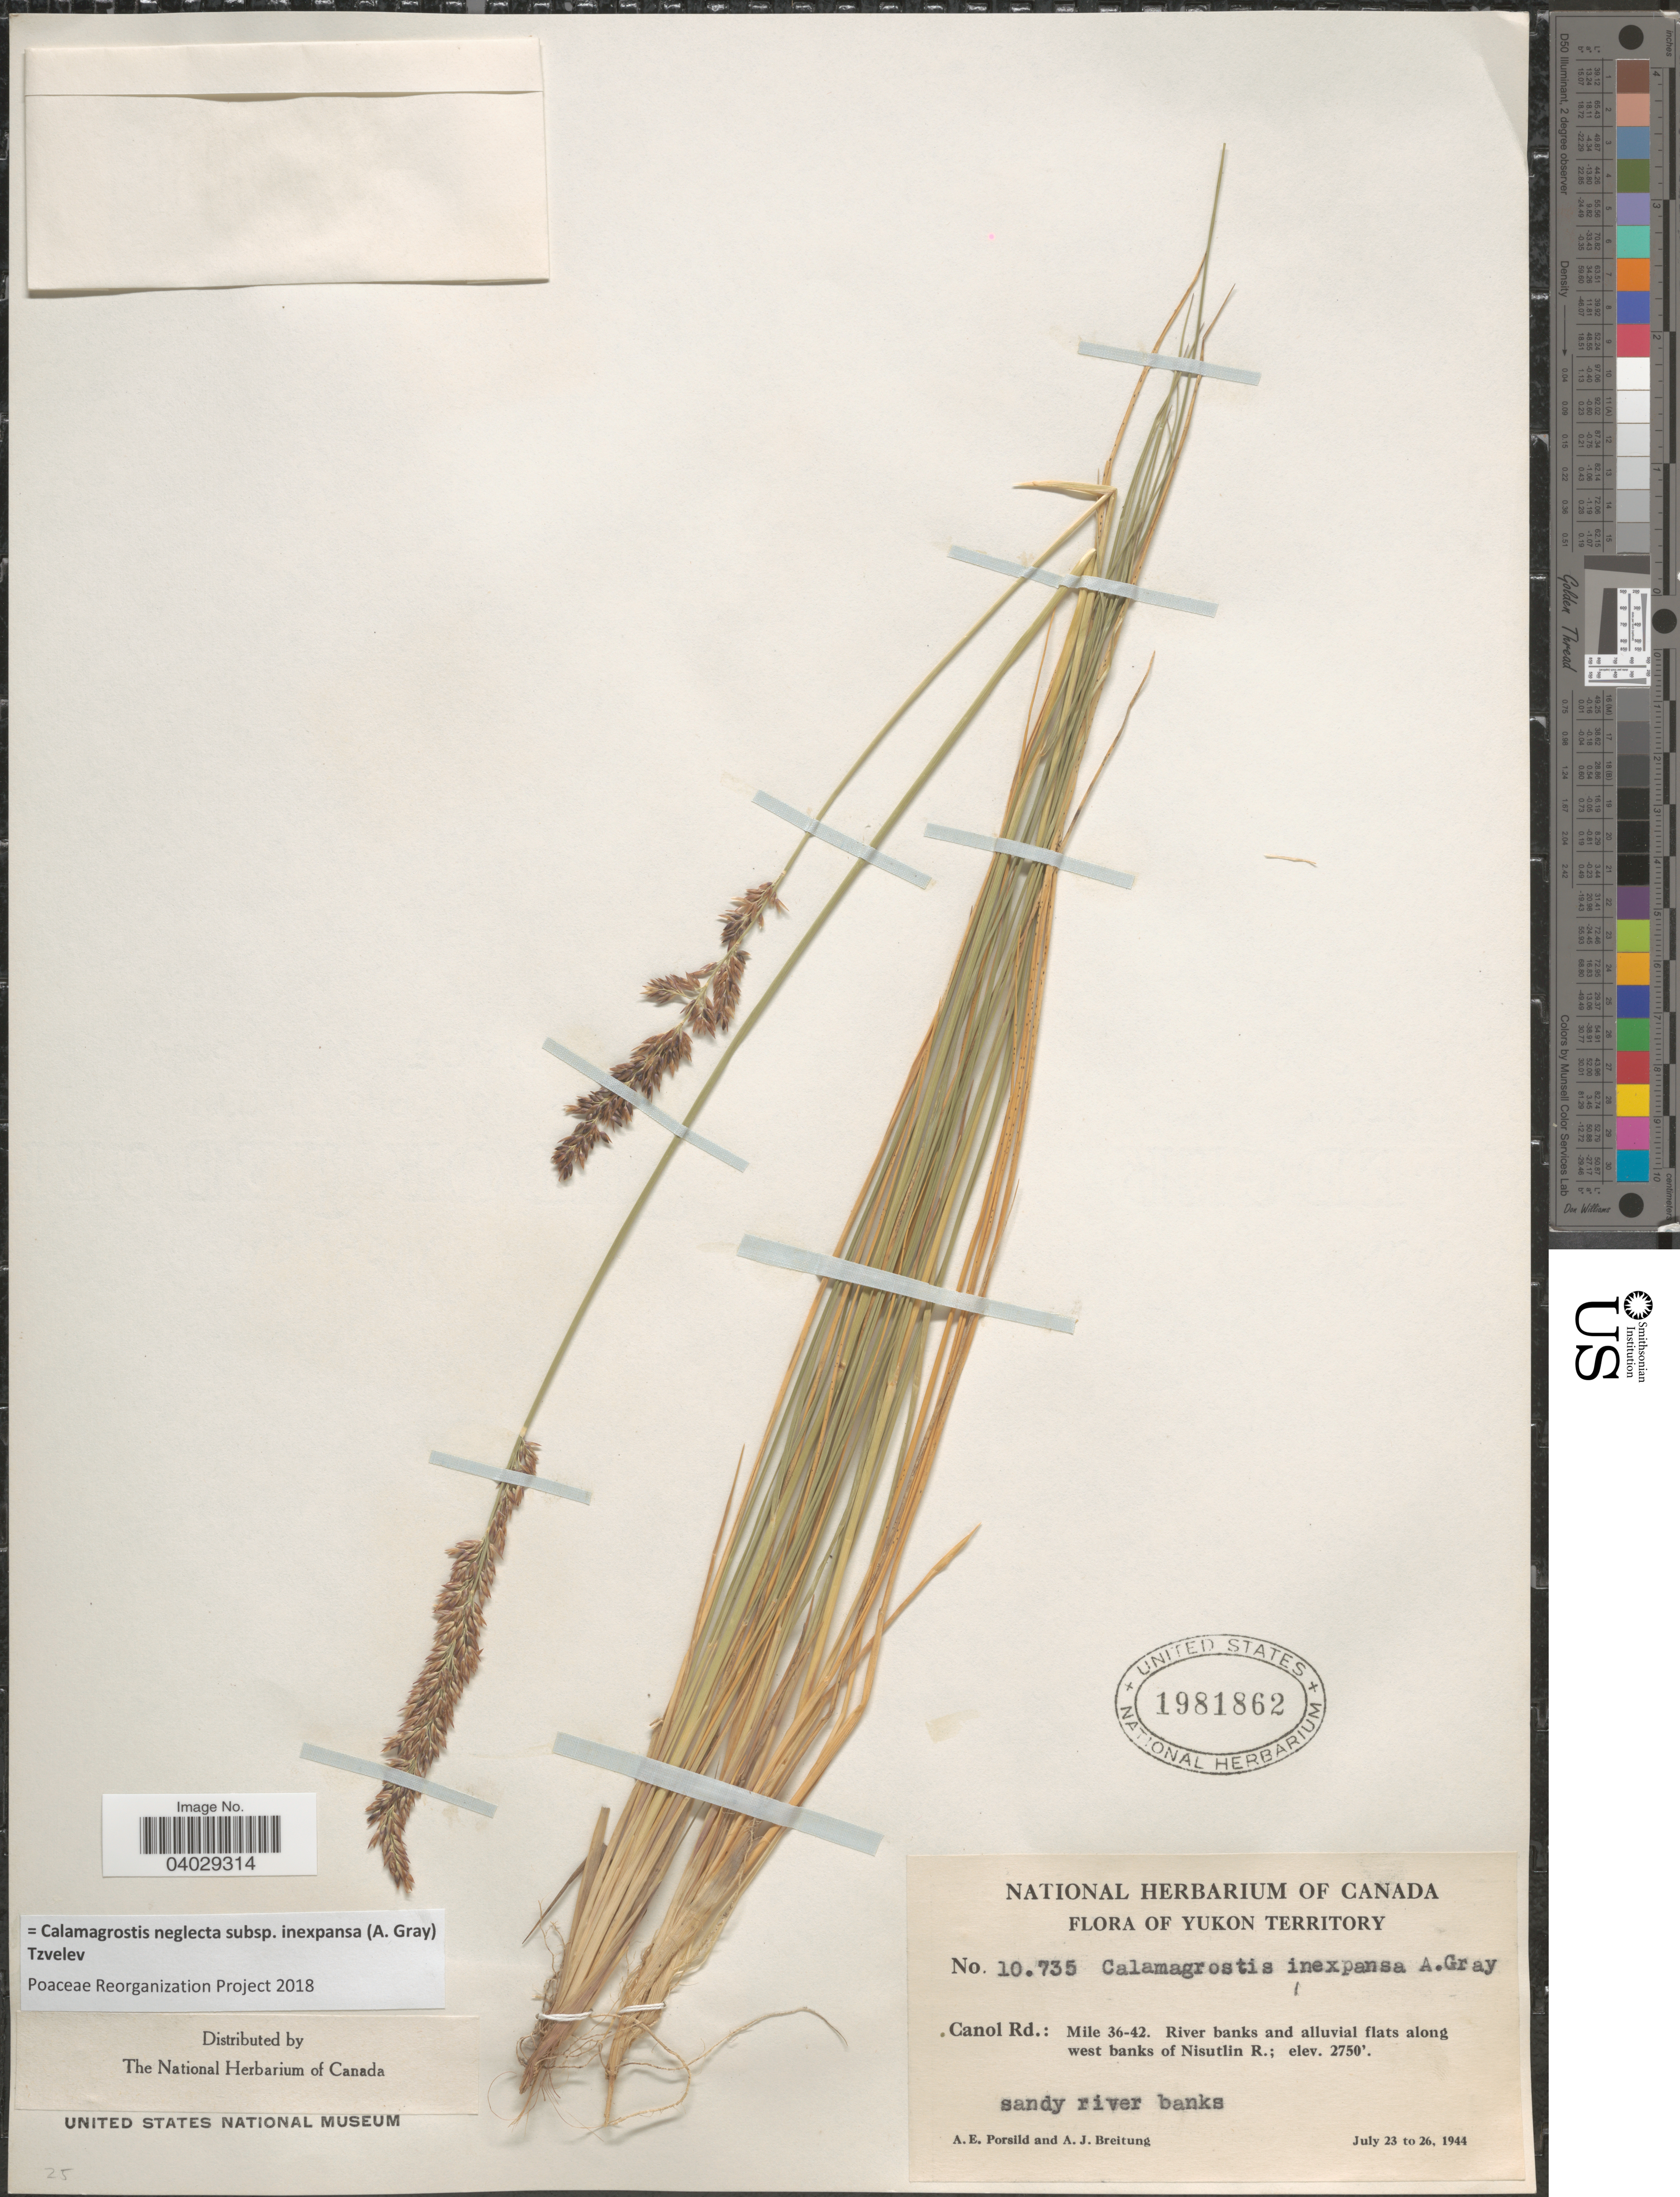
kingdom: Plantae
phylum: Tracheophyta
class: Liliopsida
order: Poales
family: Poaceae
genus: Calamagrostis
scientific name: Calamagrostis neglecta subsp. inexpansa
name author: (A. Gray) Tzvelev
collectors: A. E. Porsild & A. Breitung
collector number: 10735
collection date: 1944-07-23/1944-07-26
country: Canada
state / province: Yukon Territory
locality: Canol Rd.: Mile 36-42. River banks and alluvial flats along west banks of Nisutlin R.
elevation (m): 838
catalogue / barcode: US 1981862